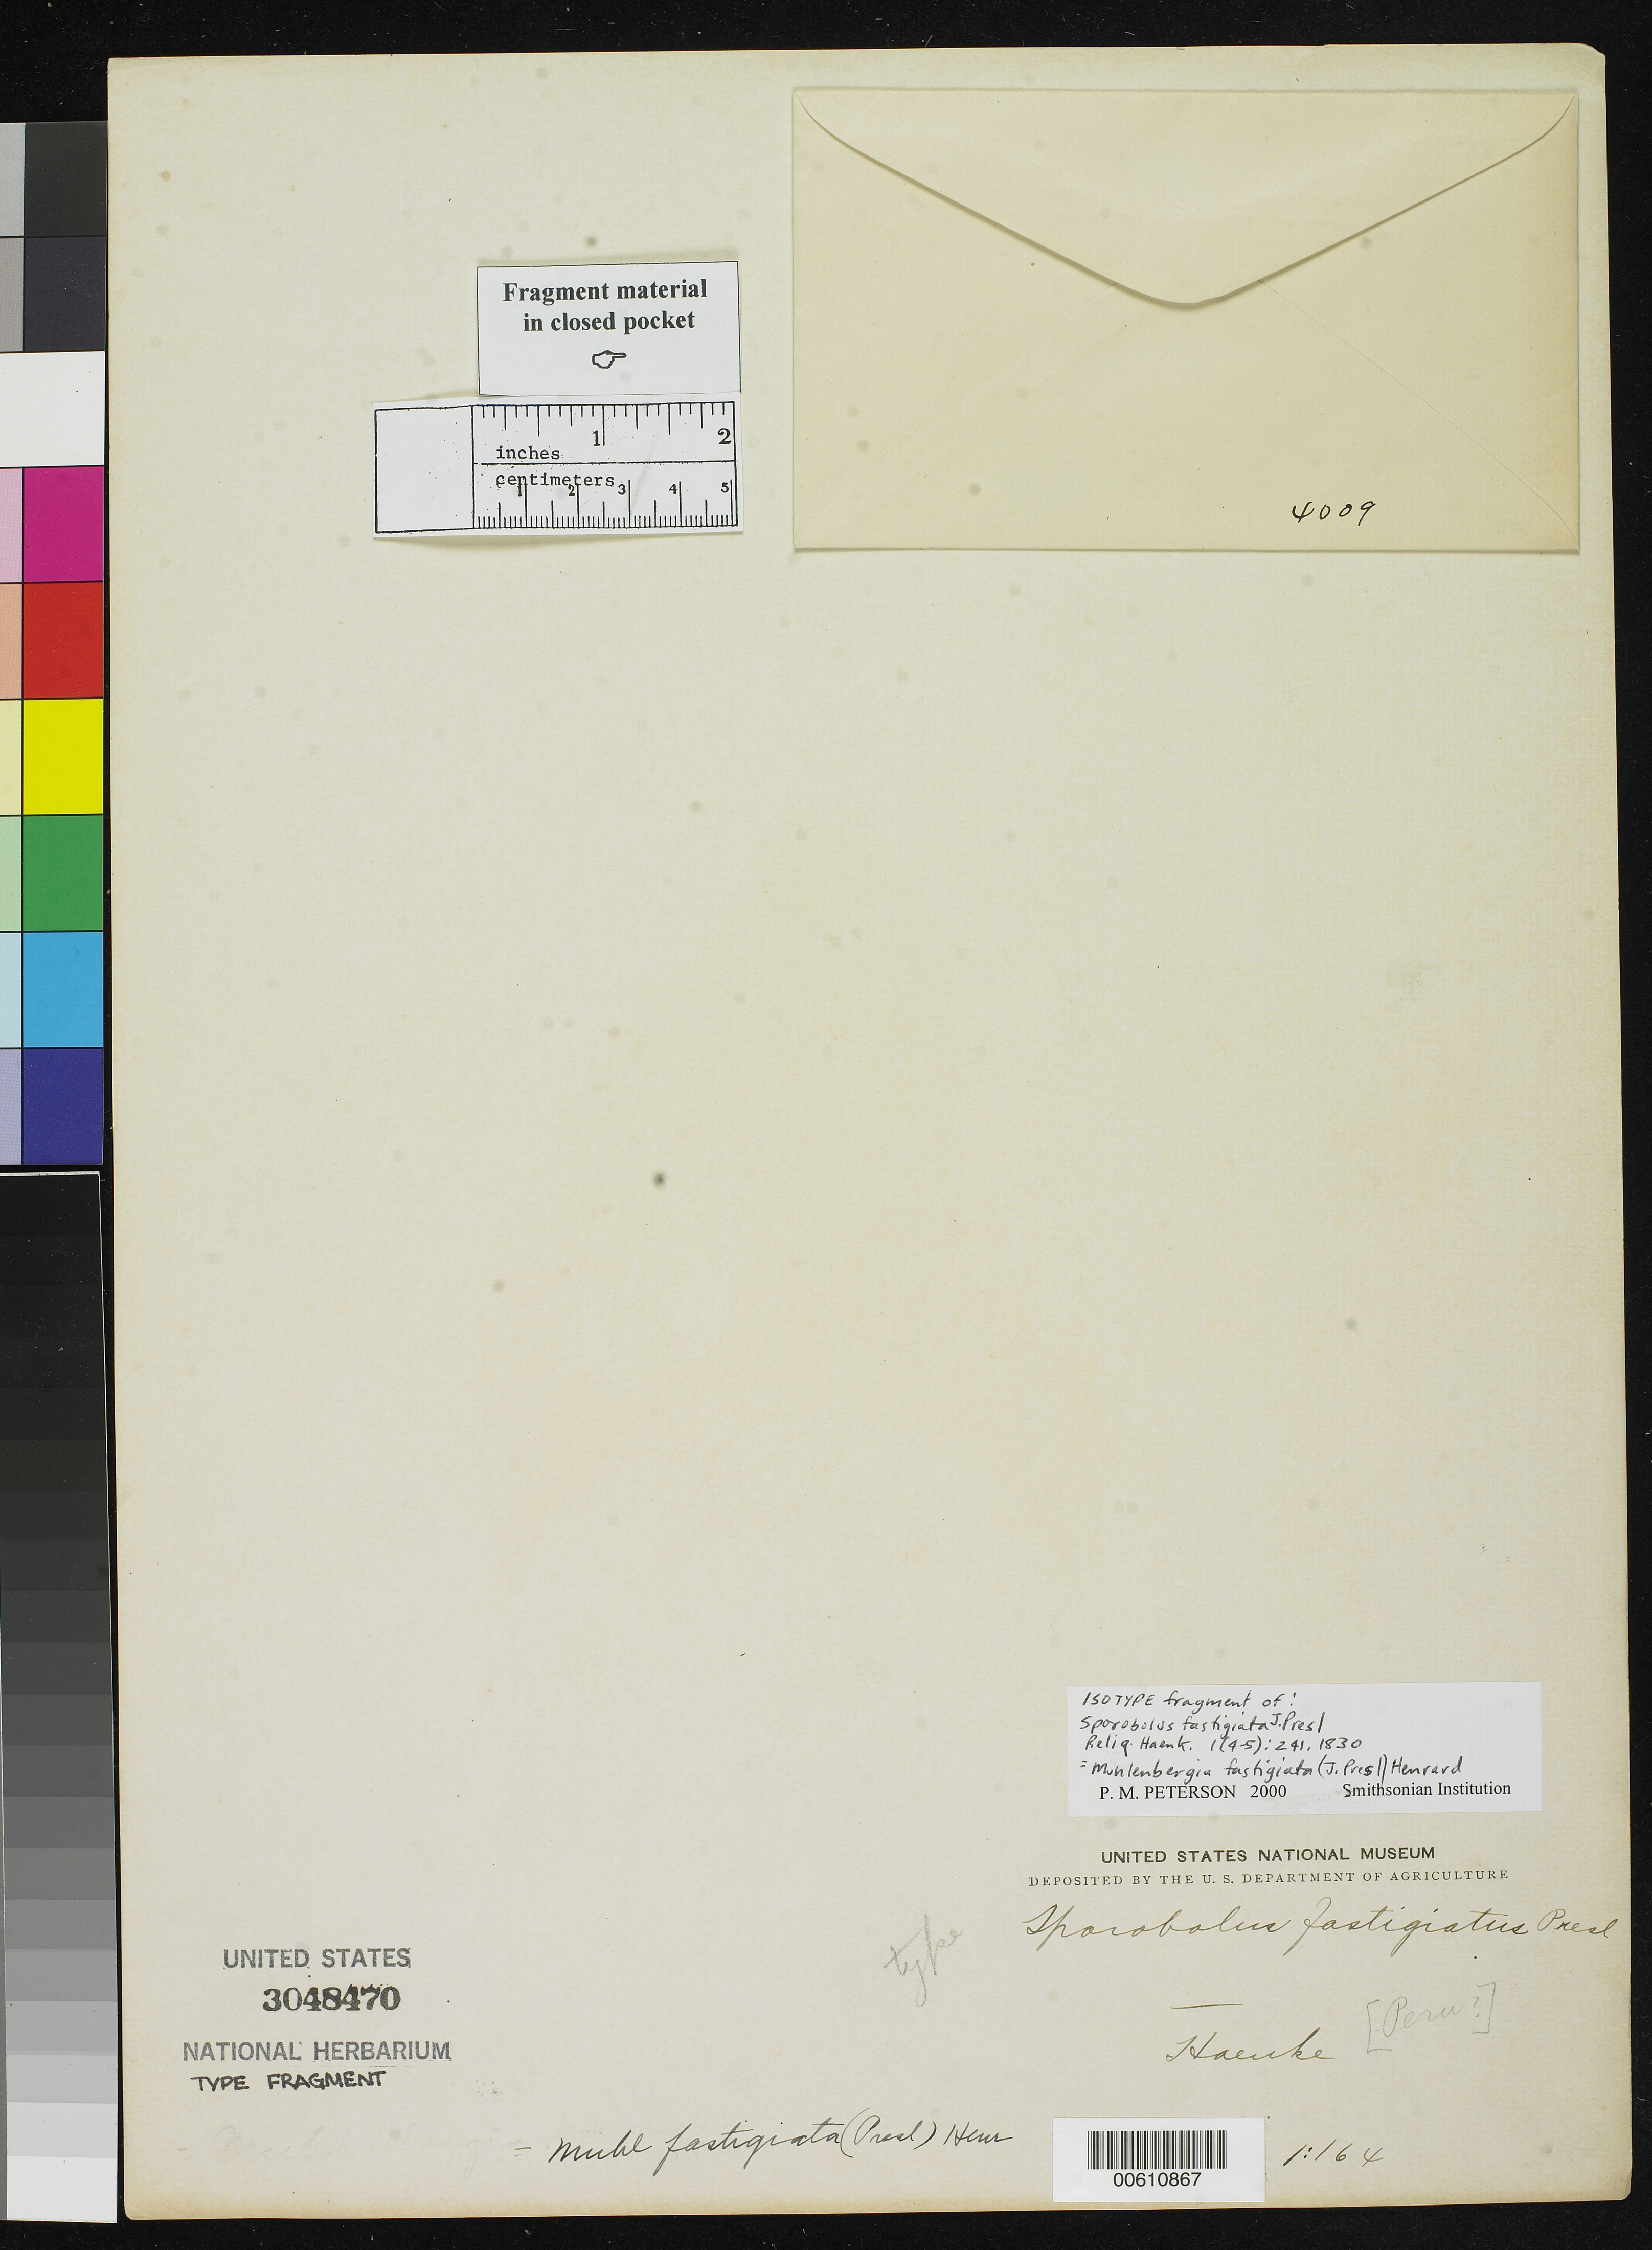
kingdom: Plantae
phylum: Tracheophyta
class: Liliopsida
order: Poales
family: Poaceae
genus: Sporobolus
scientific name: Sporobolus fastigiata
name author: J. Presl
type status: Type Fragment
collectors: T. P. X. Haenke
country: Peru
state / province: San Martín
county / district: Mariscal Cáceres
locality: Rio Huallaga, margen Derecha del; Balsa Probana; dtto. Tocache Nuevo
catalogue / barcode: US 3048470